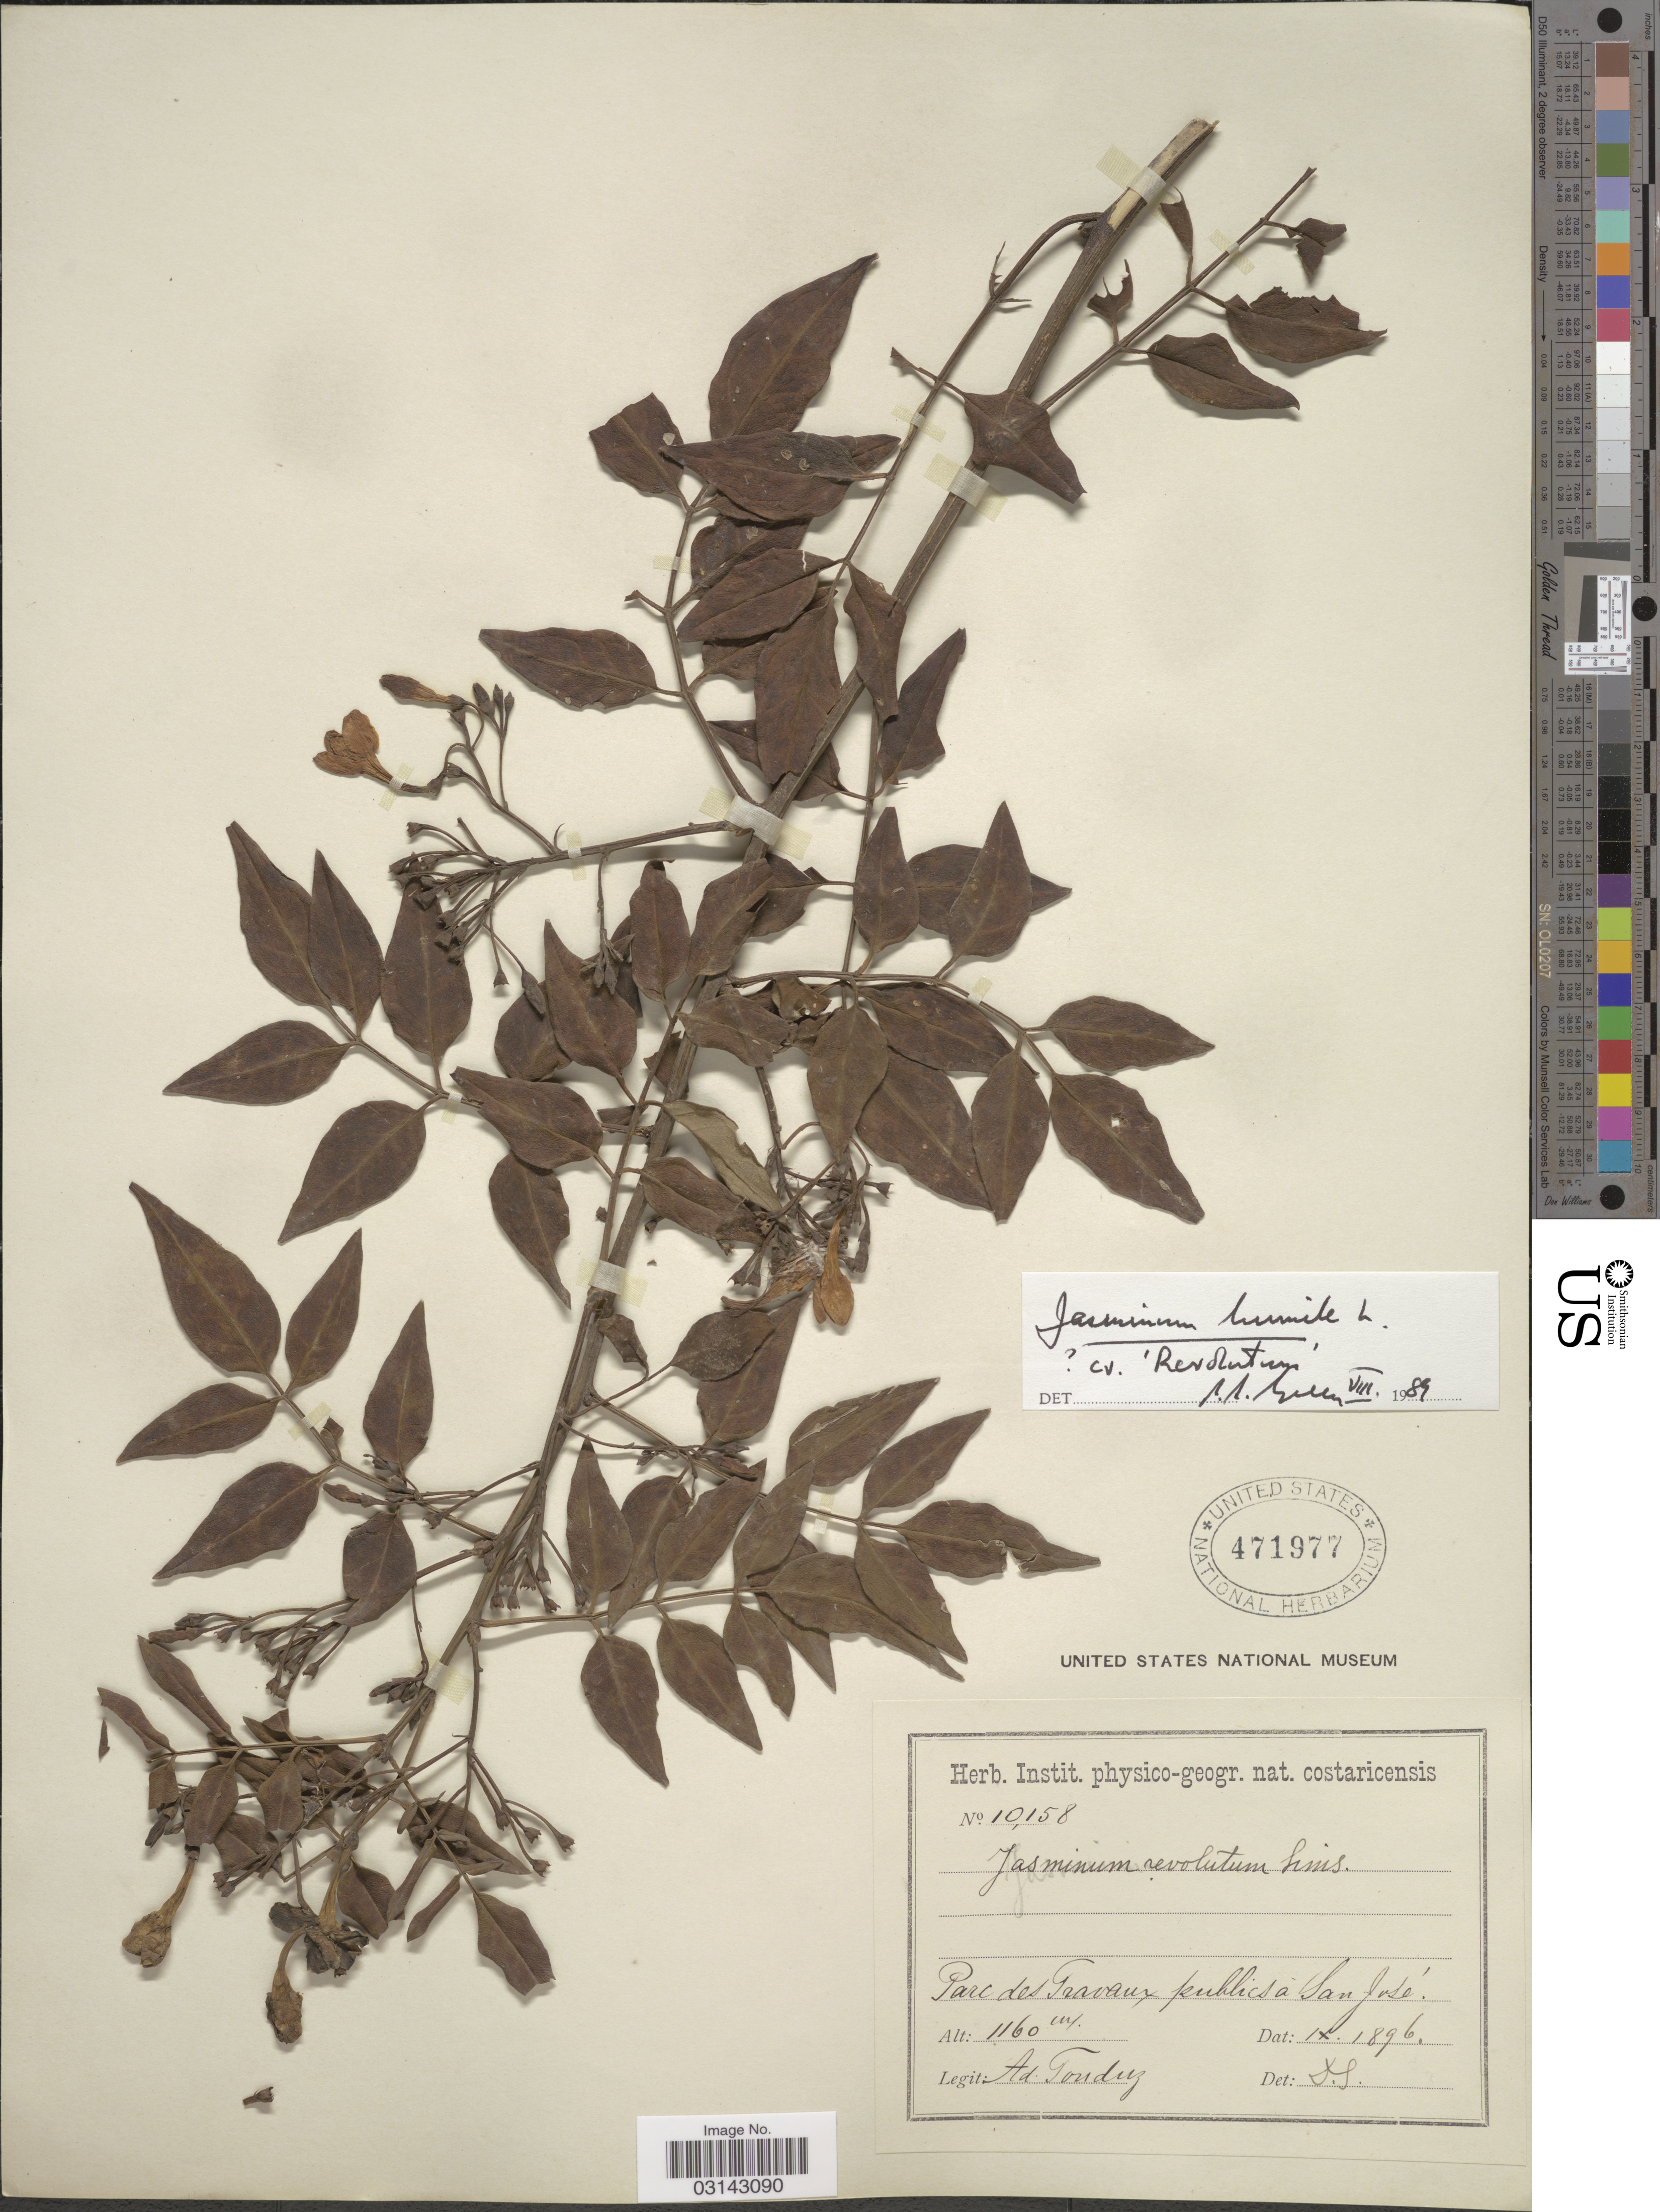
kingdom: Plantae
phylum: Tracheophyta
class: Magnoliopsida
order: Lamiales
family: Oleaceae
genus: Jasminum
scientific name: Jasminum humile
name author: L.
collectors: A. Tonduz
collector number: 10158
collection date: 1896-09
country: Costa Rica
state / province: San José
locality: Parc de Travaux pubics á San José.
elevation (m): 1160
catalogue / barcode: US 471977